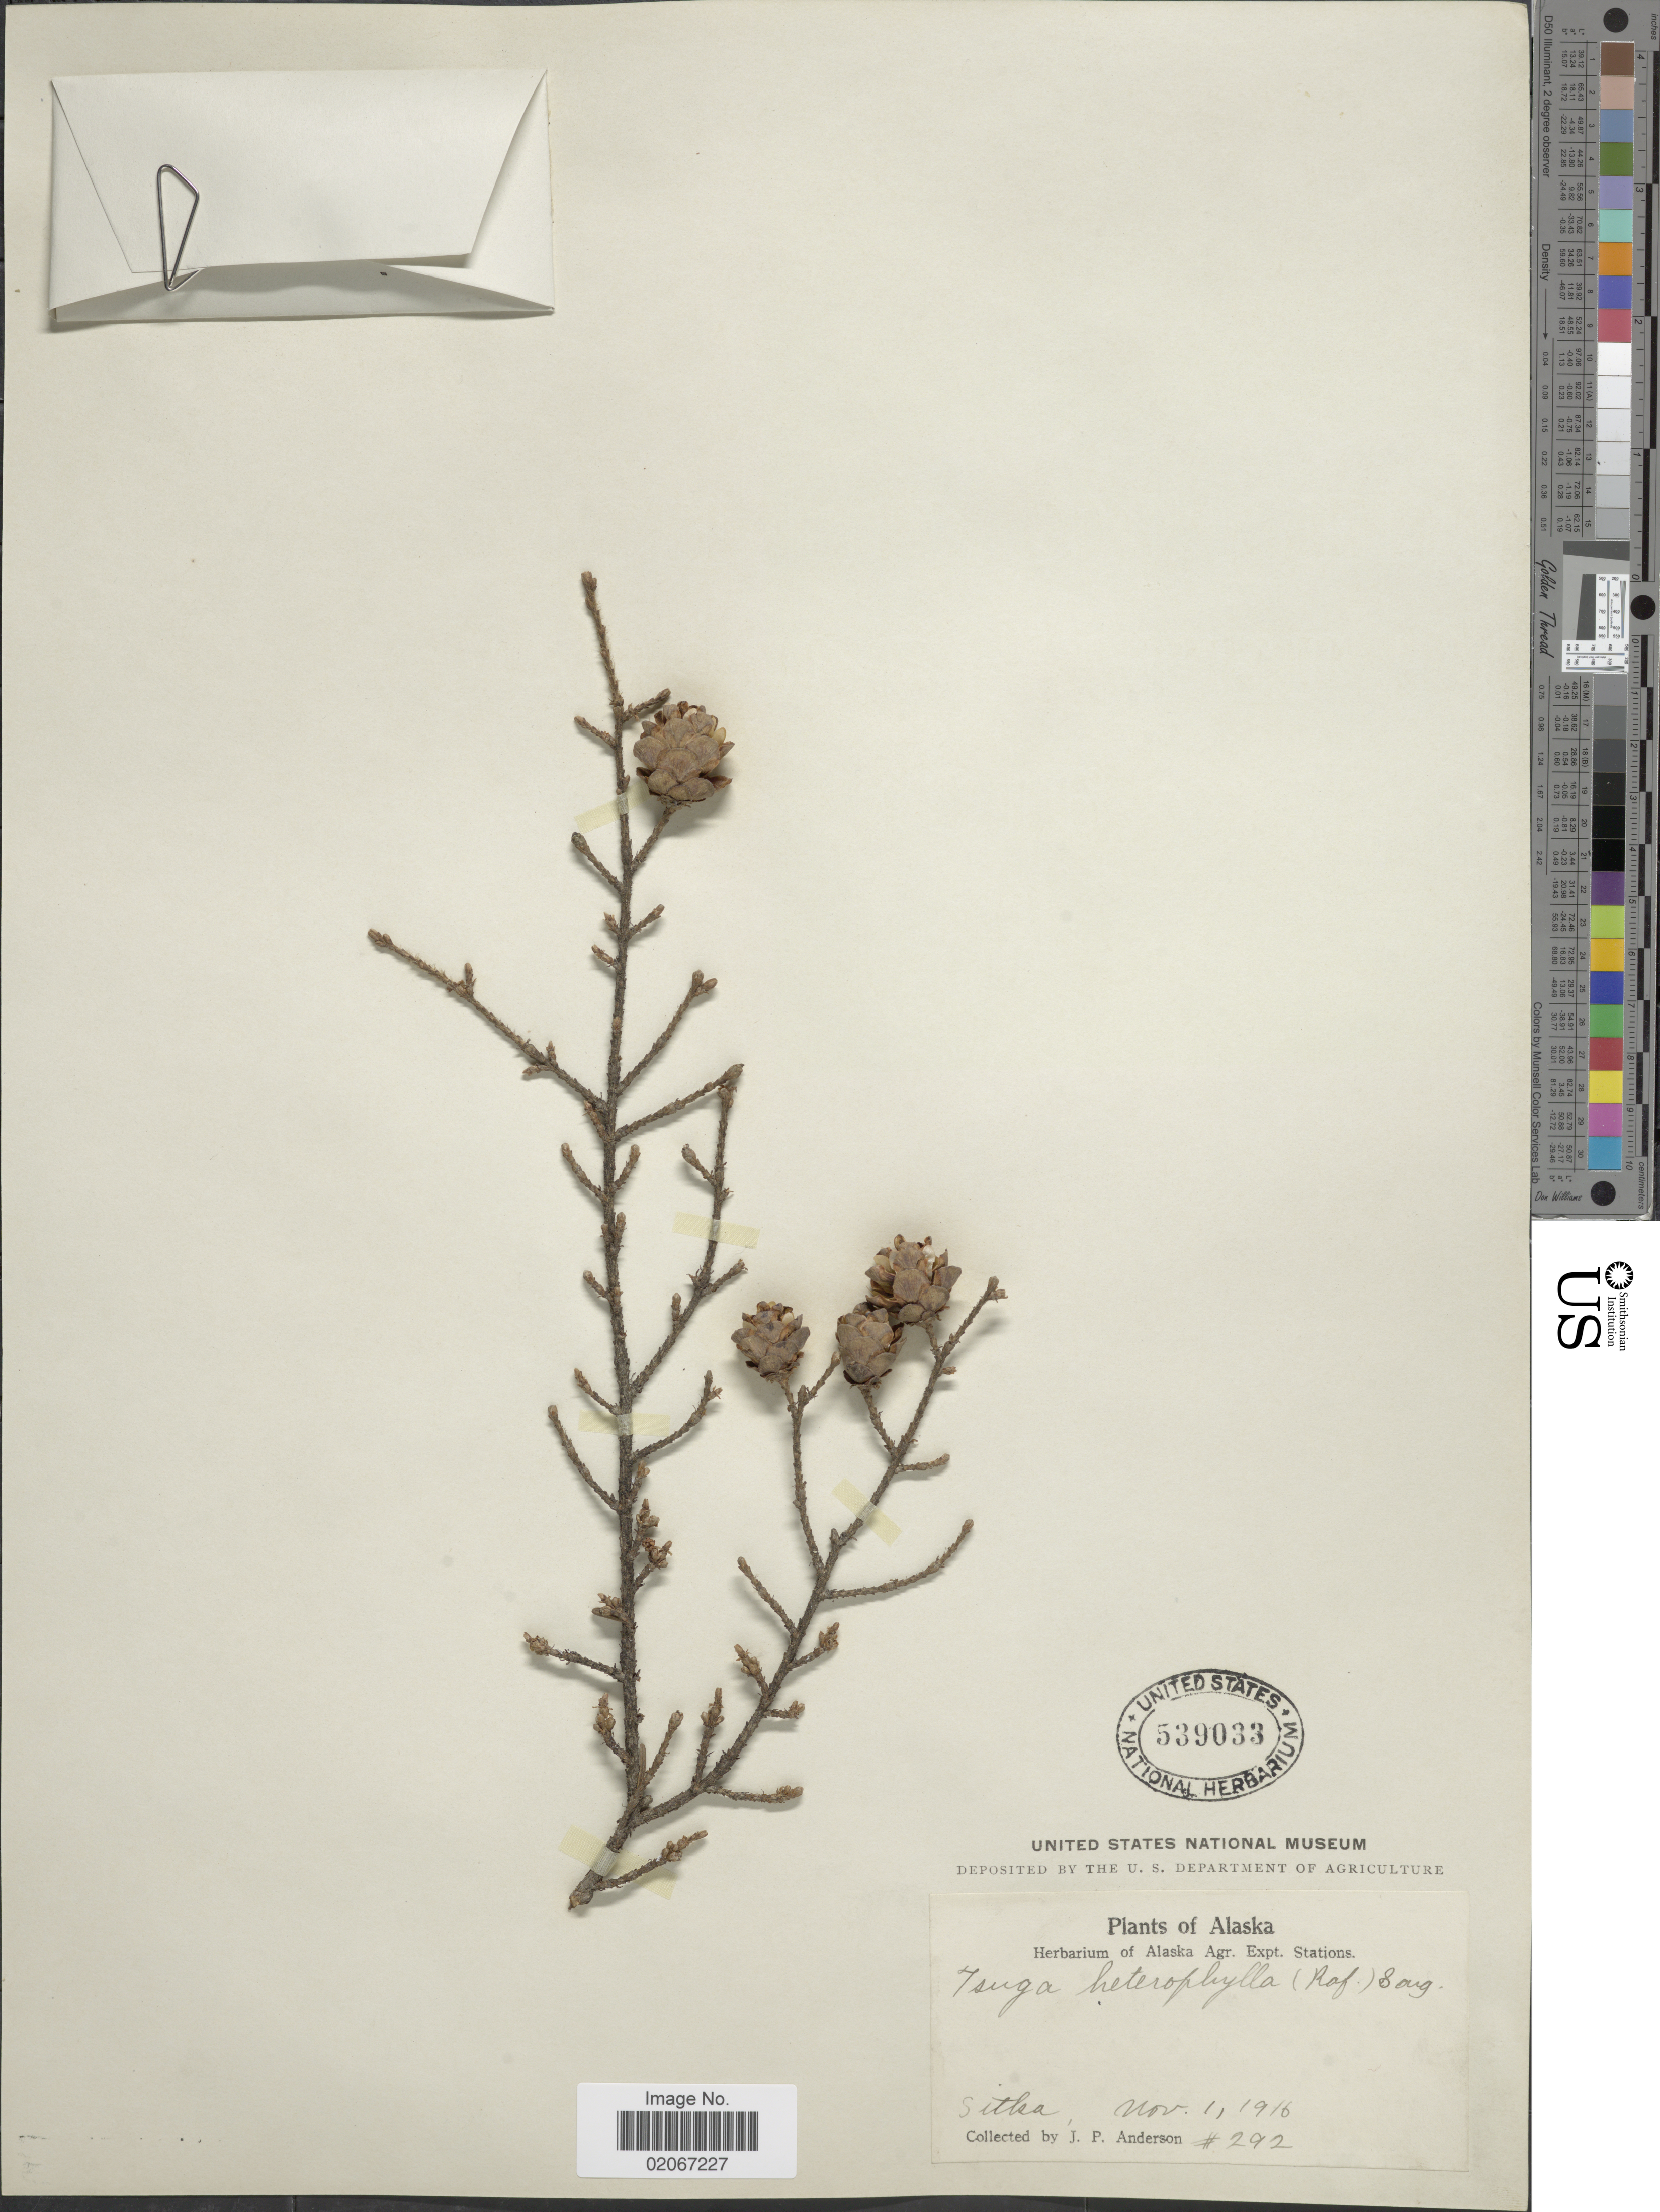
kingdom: Plantae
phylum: Tracheophyta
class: Pinopsida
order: Pinales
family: Pinaceae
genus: Tsuga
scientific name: Tsuga heterophylla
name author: (Raf.) Sarg.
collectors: J. P. Anderson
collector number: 292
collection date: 1916-11-01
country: United States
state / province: Alaska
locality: Sitka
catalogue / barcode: US 539033